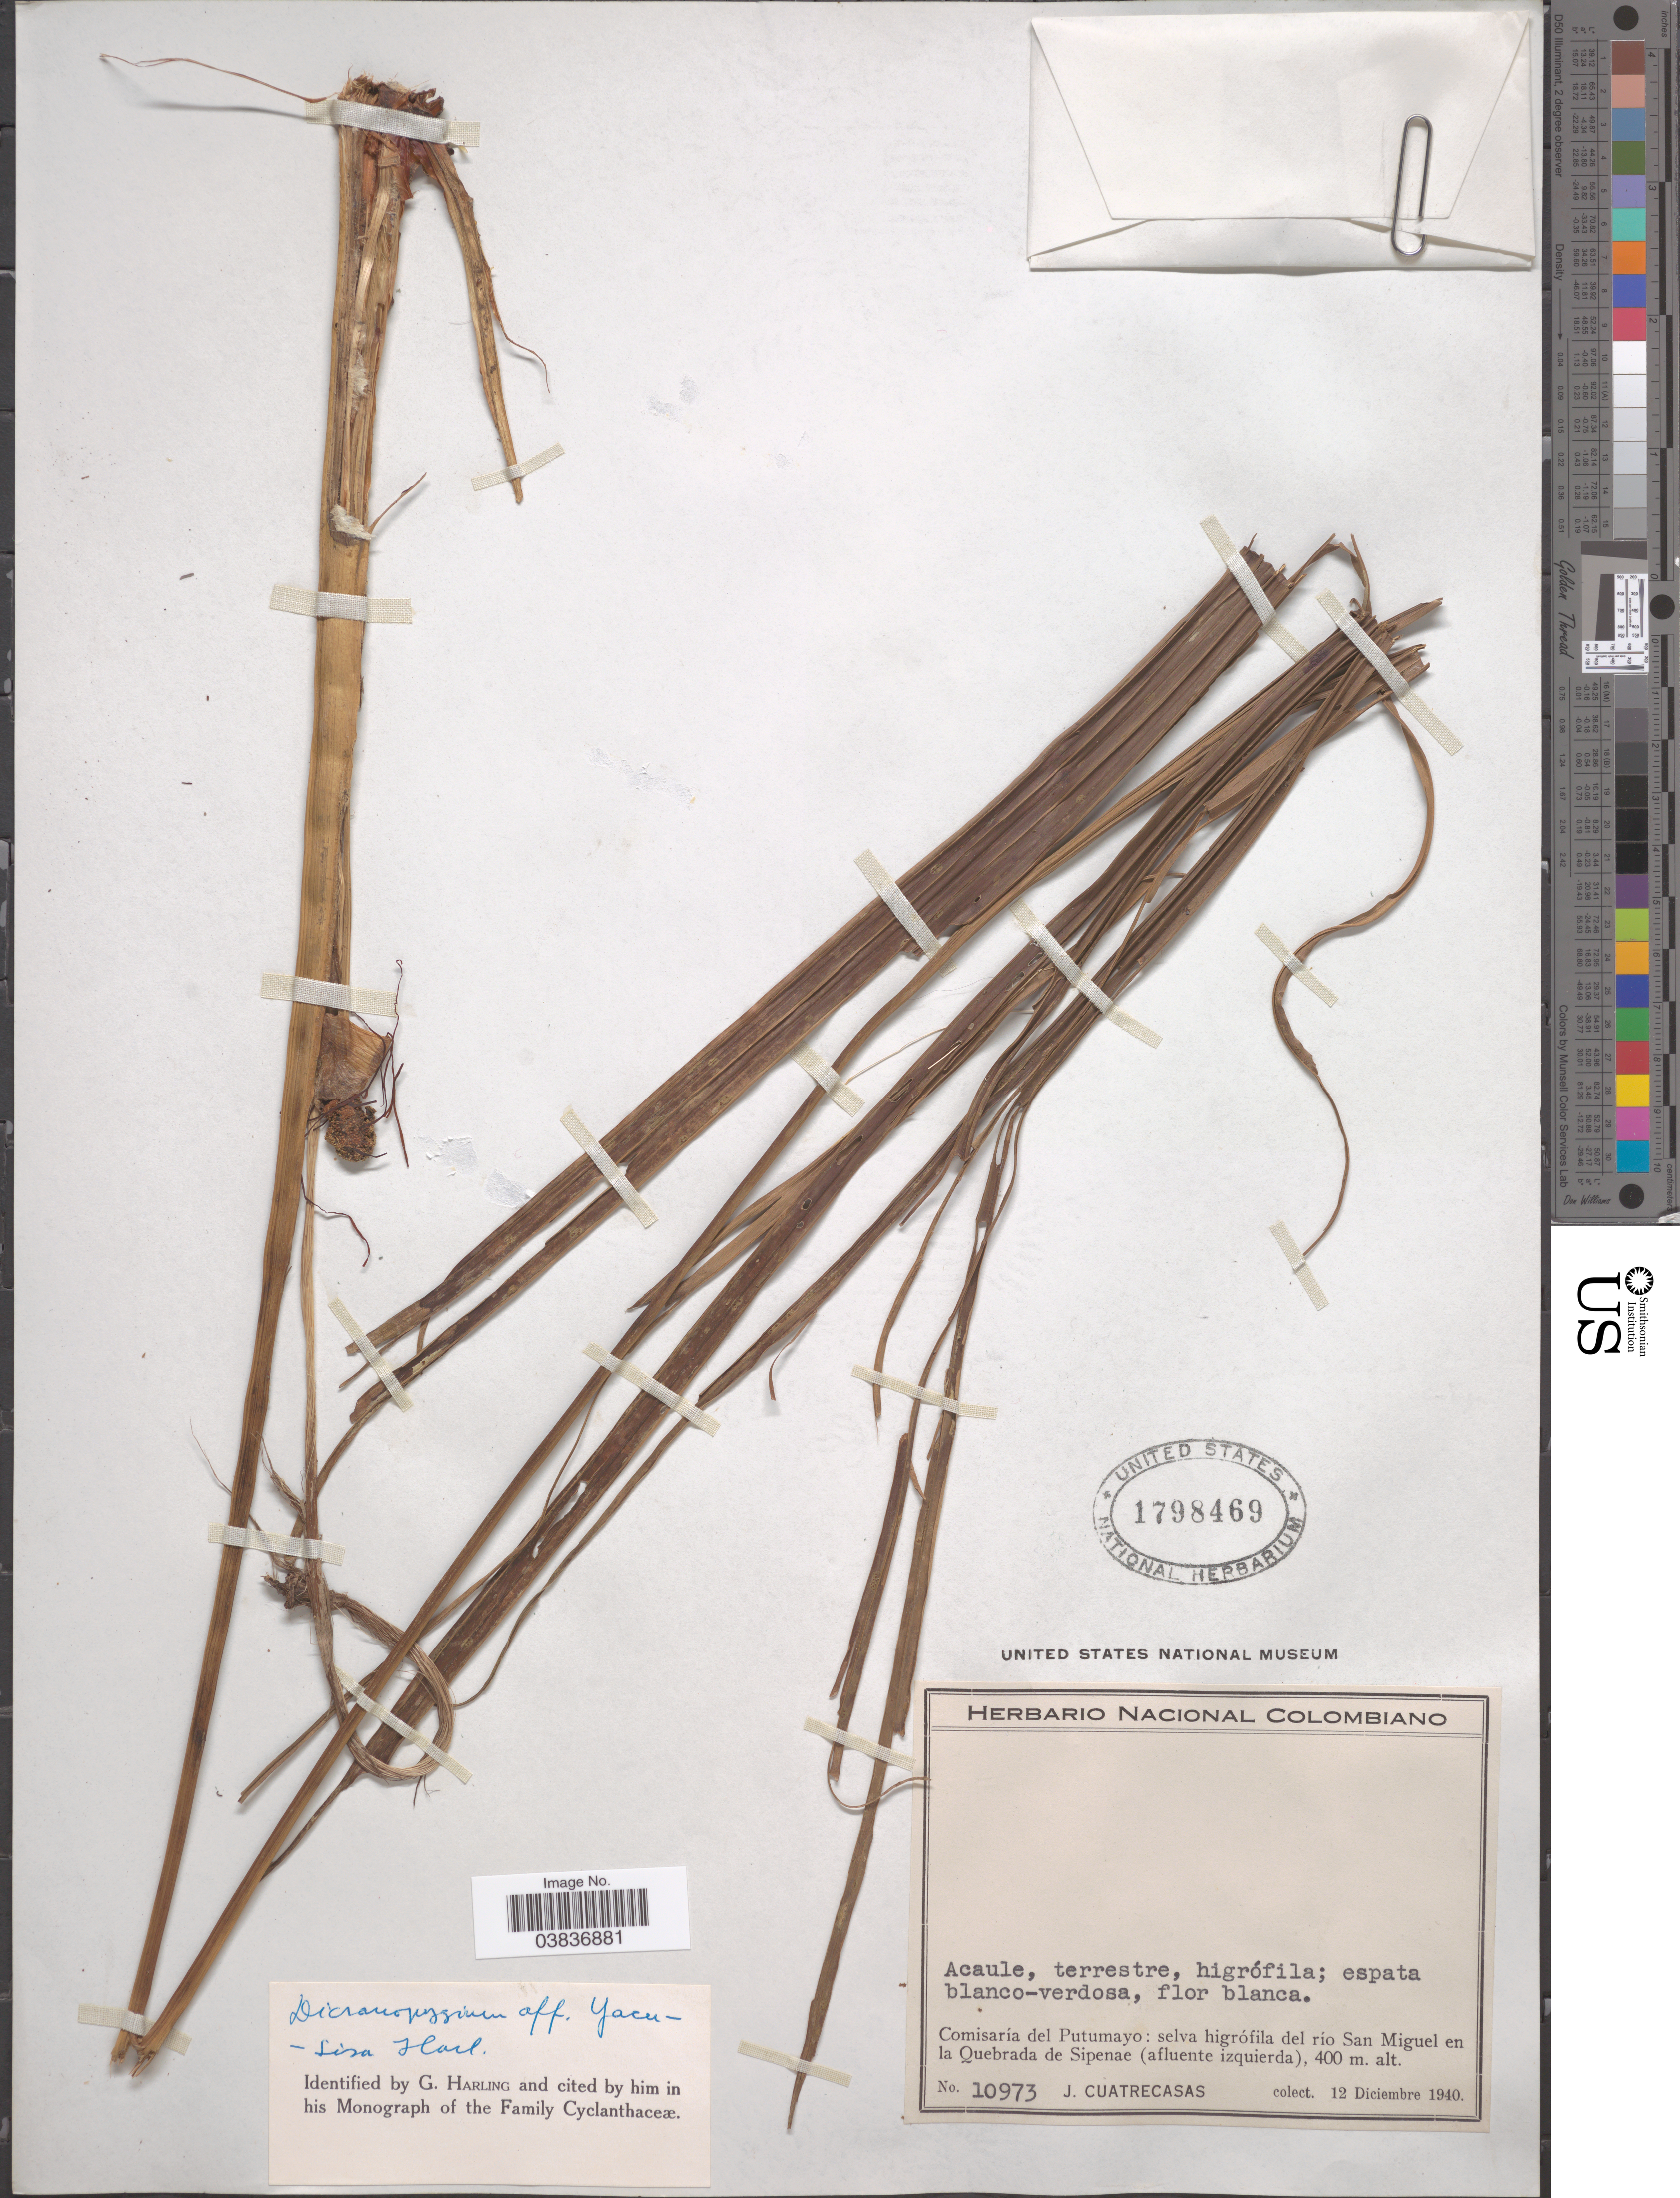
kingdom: Plantae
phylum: Tracheophyta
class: Liliopsida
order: Pandanales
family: Cyclanthaceae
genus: Dicranopygium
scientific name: Dicranopygium yacu-sisa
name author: Harling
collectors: J. Cuatrecasas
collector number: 10973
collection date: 1940-12-12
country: Colombia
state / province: Putumayo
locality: Comisaría del Putumayo: selva higrófila del río San Miguel en la Quebrada de Sipenae (afluente izquierda).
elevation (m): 400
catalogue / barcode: US 1798469